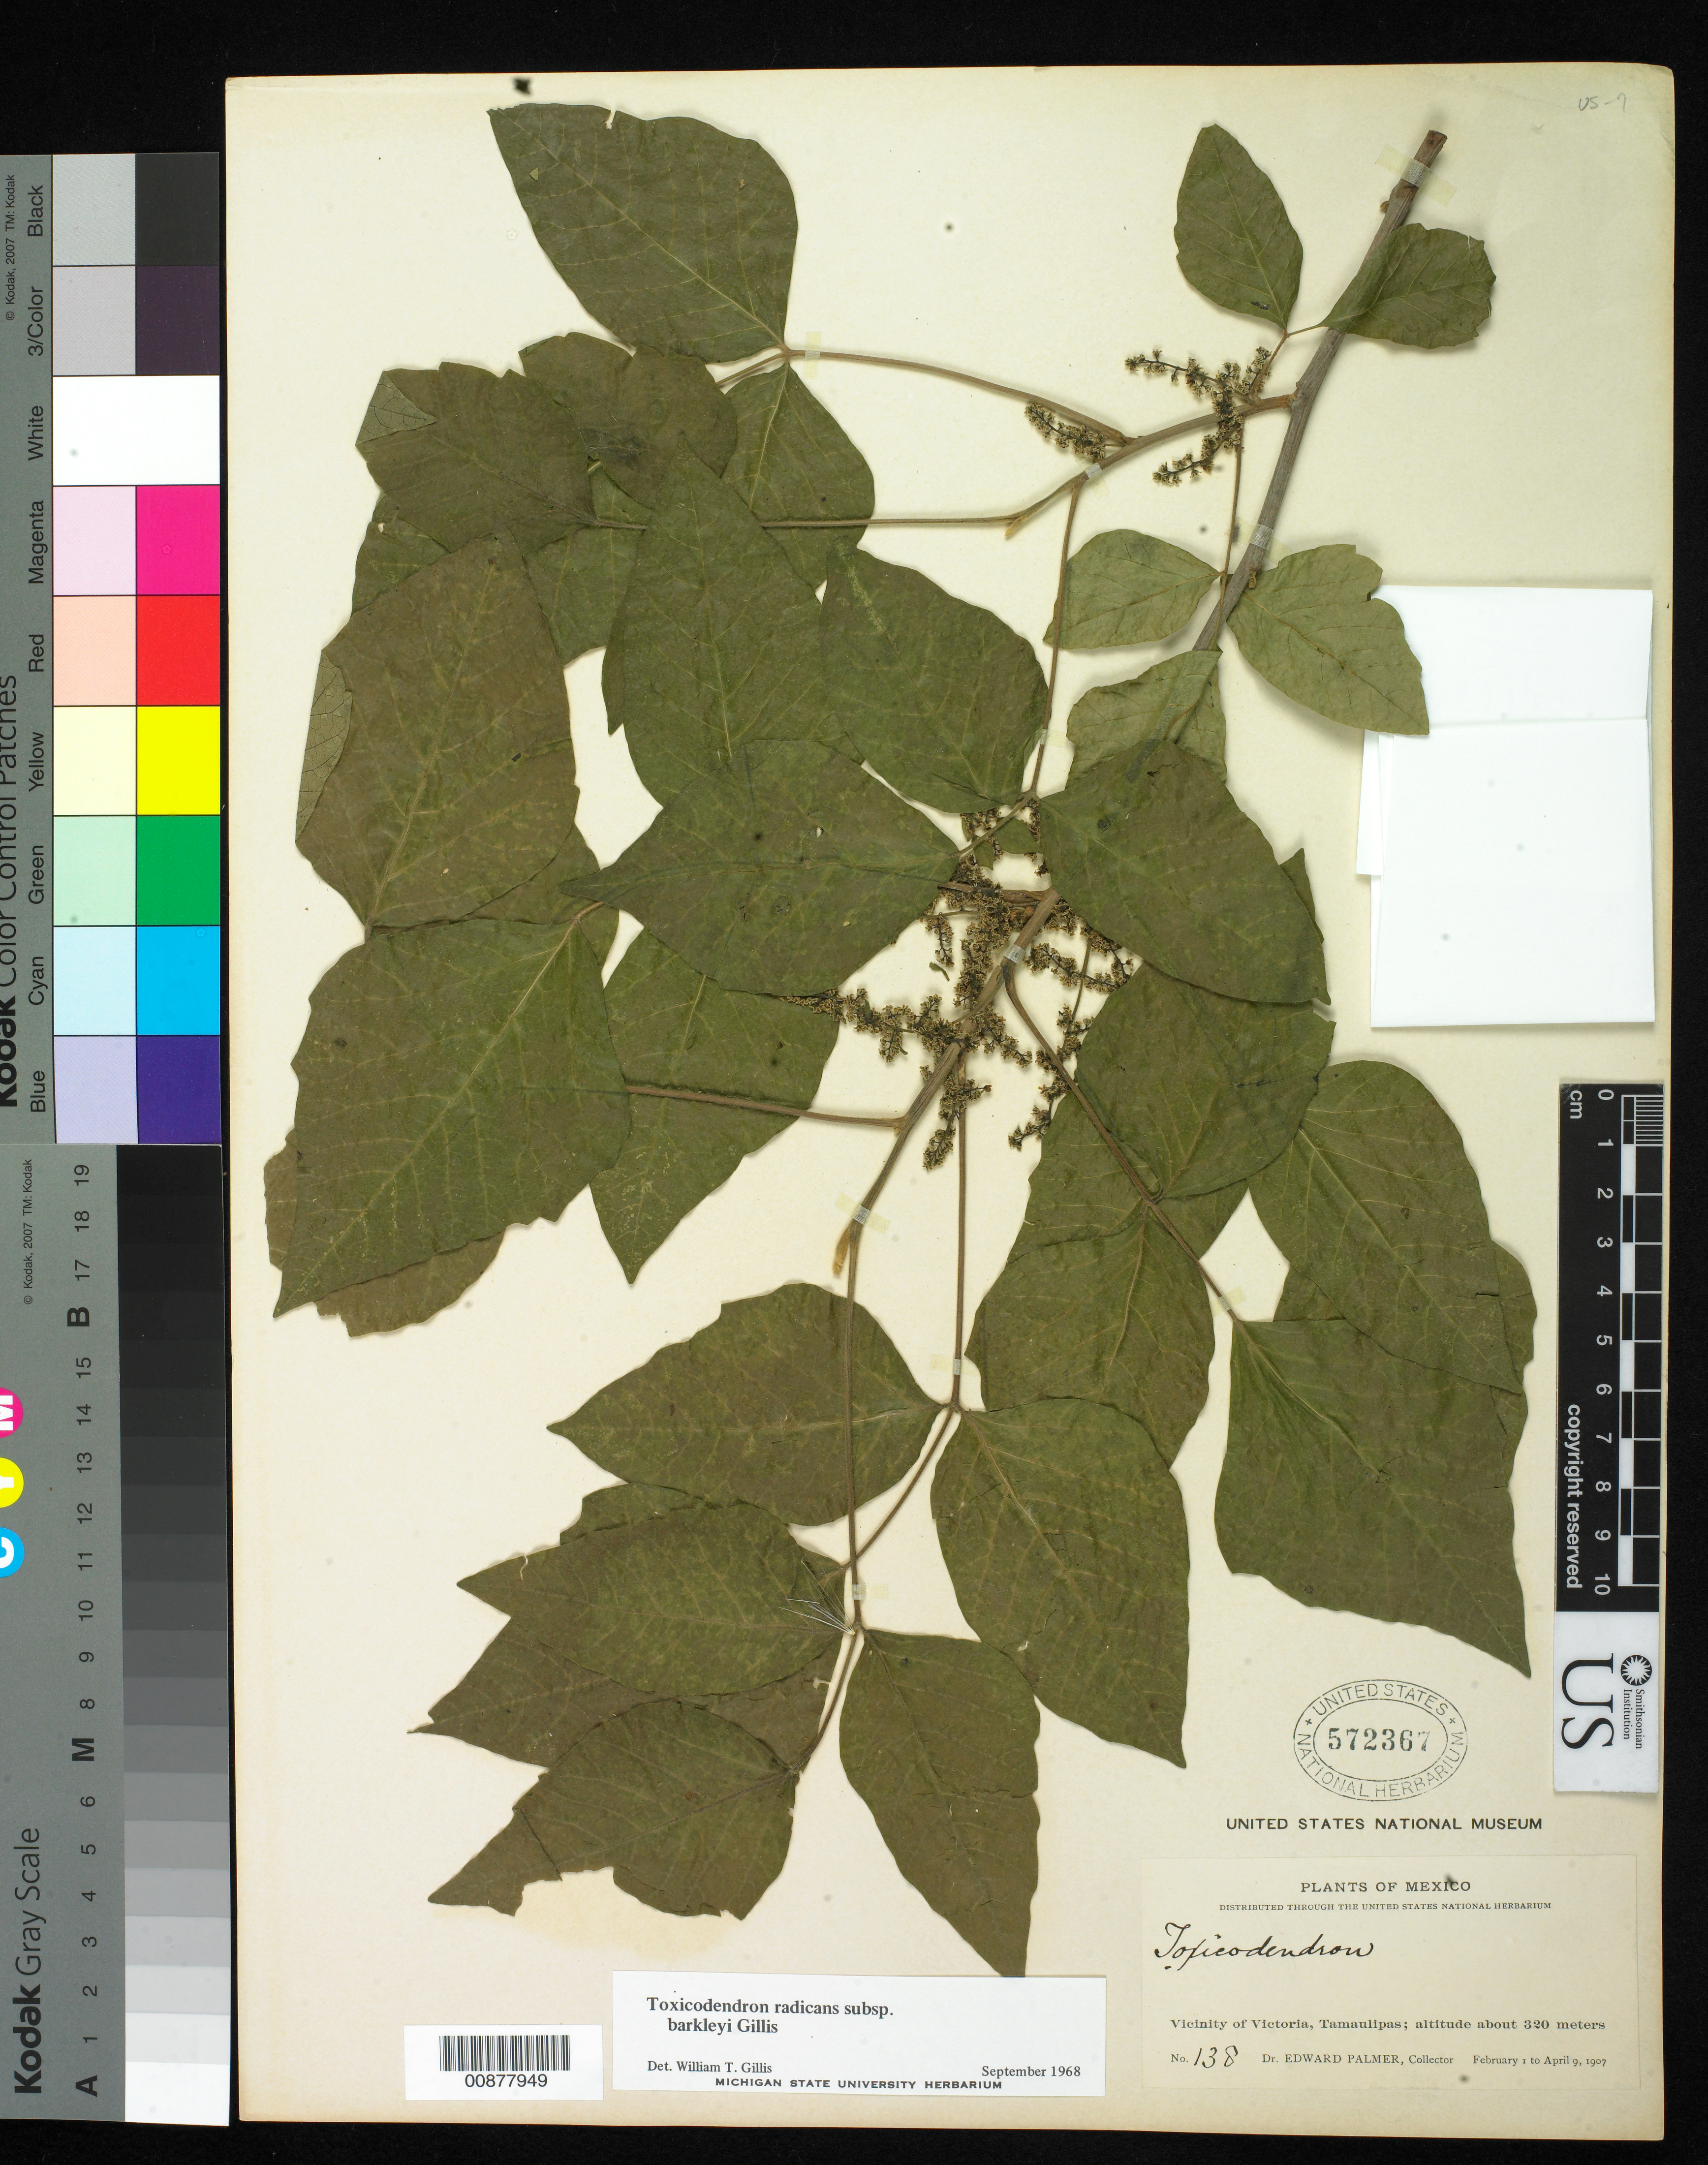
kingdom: Plantae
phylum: Tracheophyta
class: Magnoliopsida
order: Sapindales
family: Anacardiaceae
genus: Toxicodendron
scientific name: Toxicodendron radicans subsp. barkleyi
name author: Gillis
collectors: E. Palmer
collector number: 138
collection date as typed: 01 Feb 1907 to 09 Apr 1907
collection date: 1907-02-01/1907-04-09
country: Mexico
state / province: Tamaulipas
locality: Vicinity of Victoria.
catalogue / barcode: US 572367